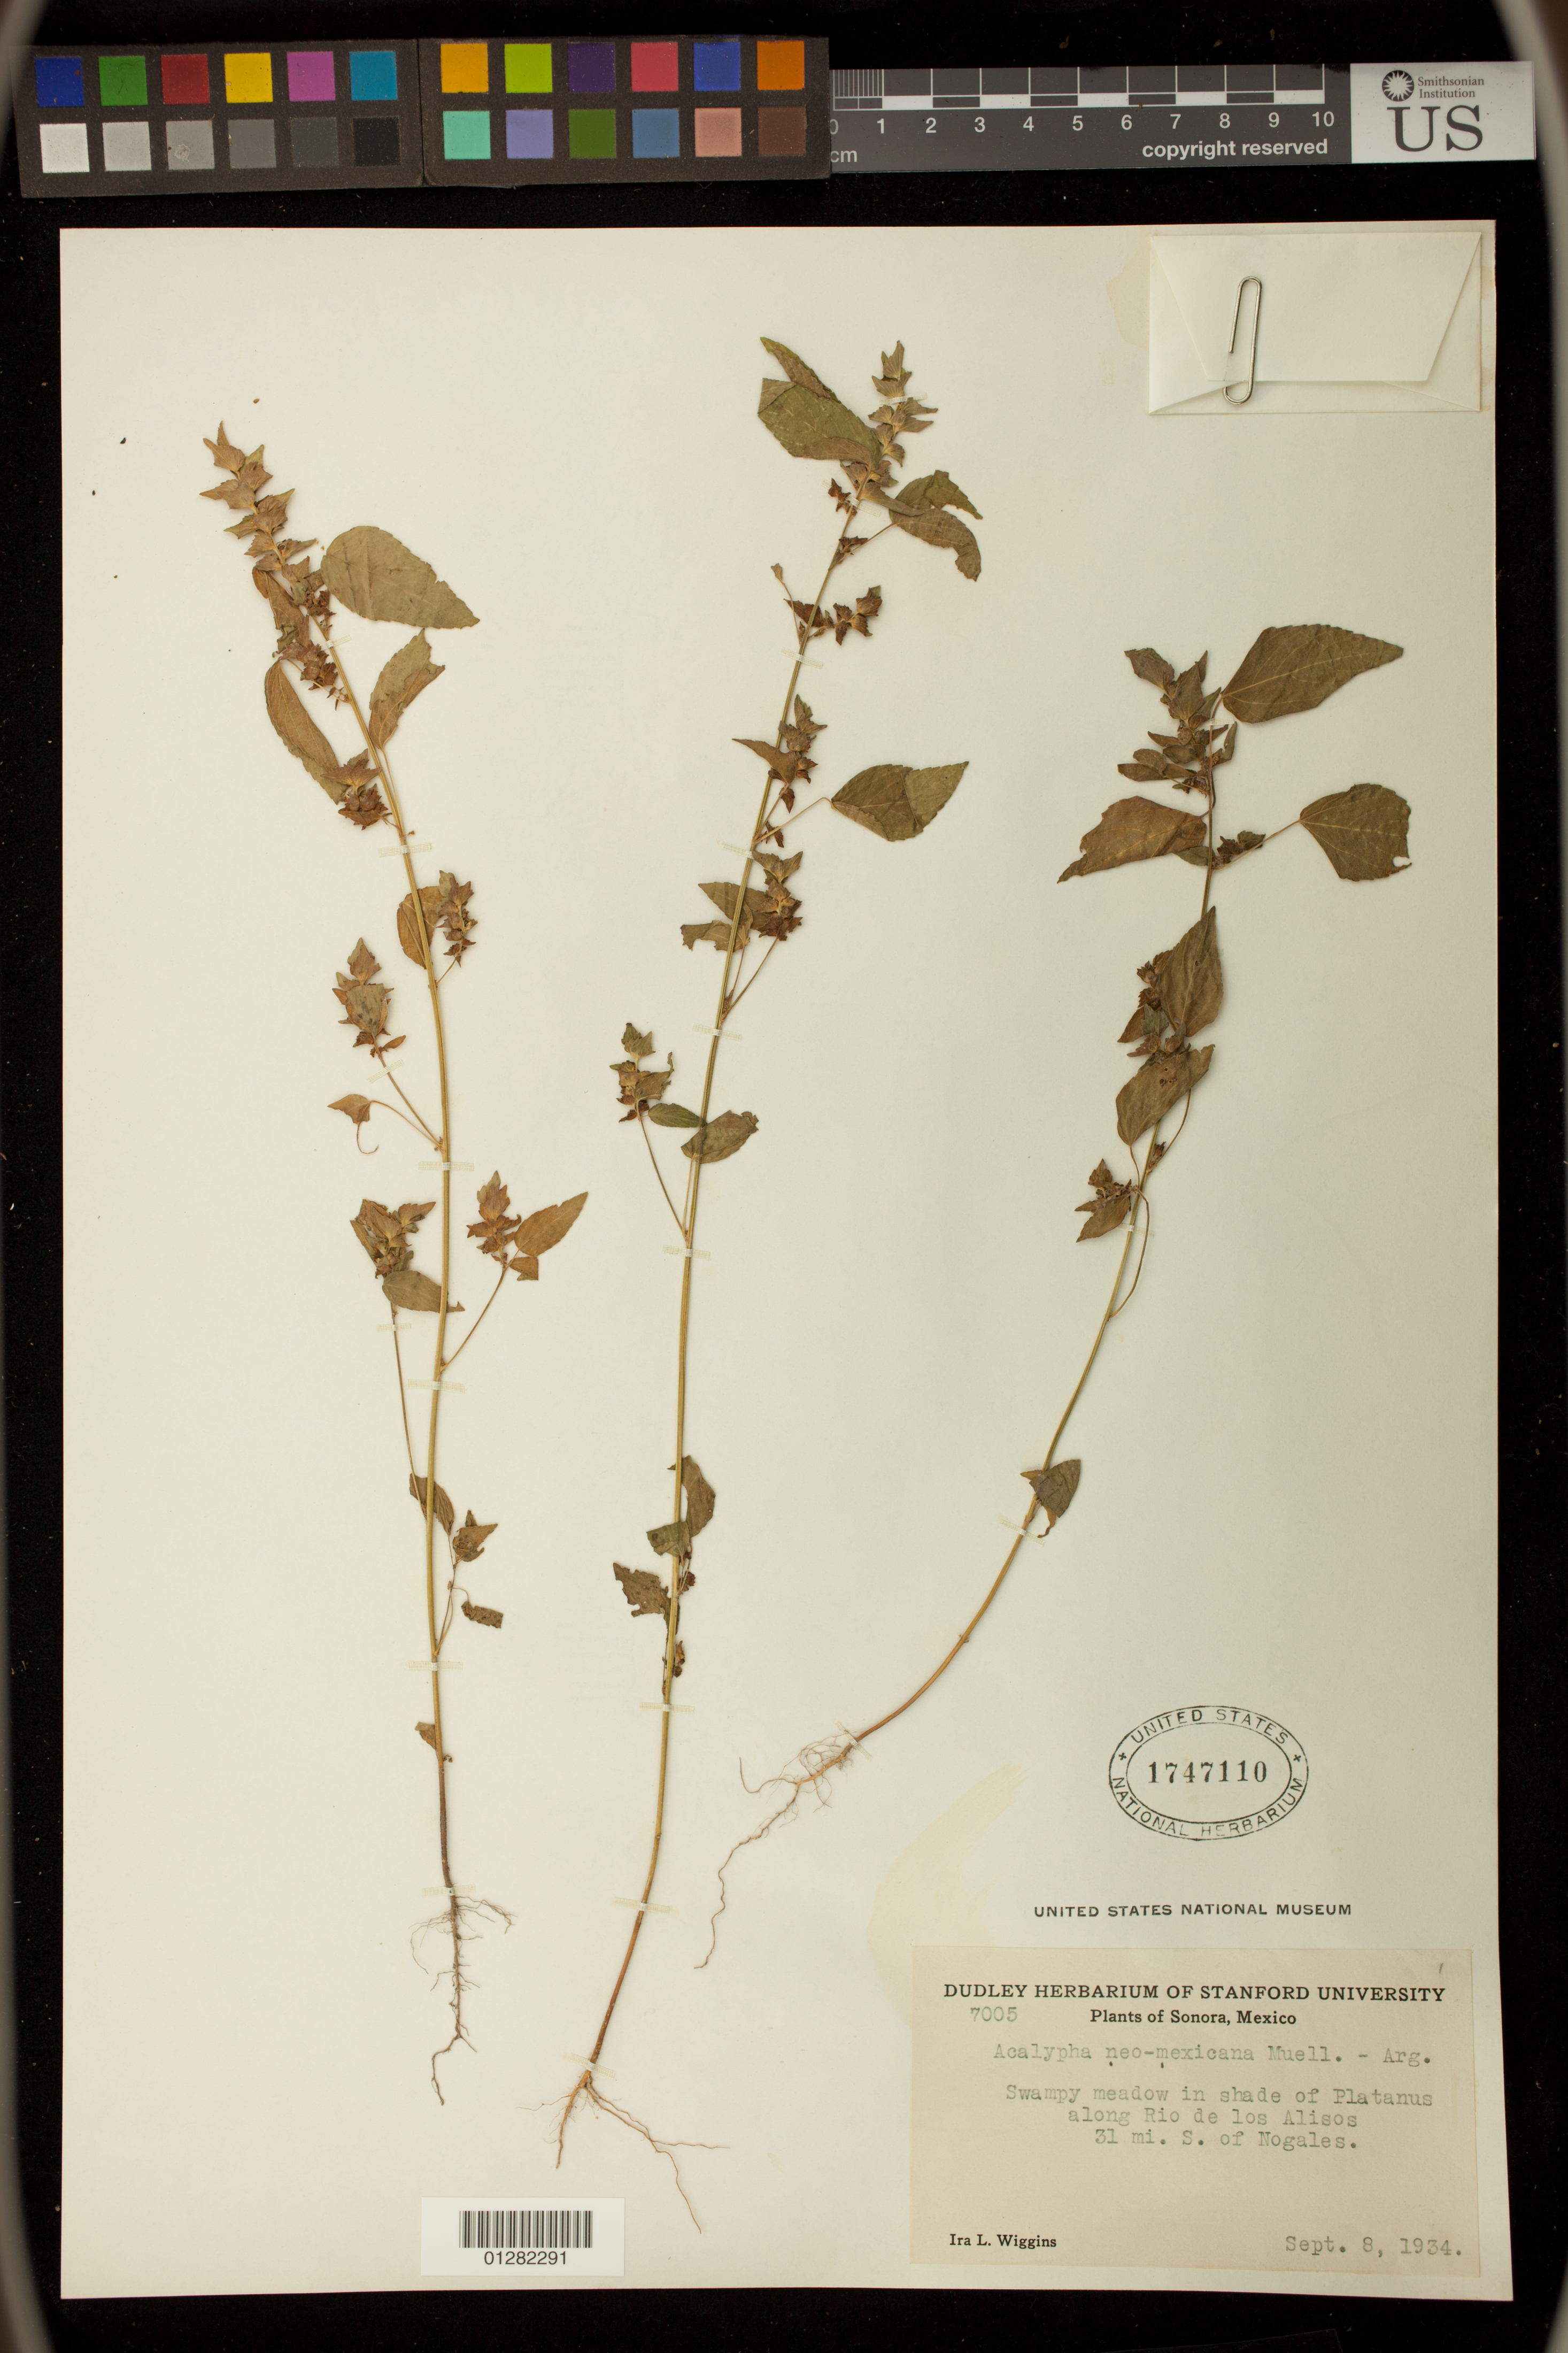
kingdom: Plantae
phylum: Tracheophyta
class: Magnoliopsida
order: Malpighiales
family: Euphorbiaceae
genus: Acalypha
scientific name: Acalypha neomexicana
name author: Müll. Arg.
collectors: H. F. Pittier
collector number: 7005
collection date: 1934-09-08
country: Mexico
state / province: Sonora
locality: Swampy meadow in shade of Platanus along Rio de los Alisos 31 mi. S. of Nogales.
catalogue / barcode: US 1747110